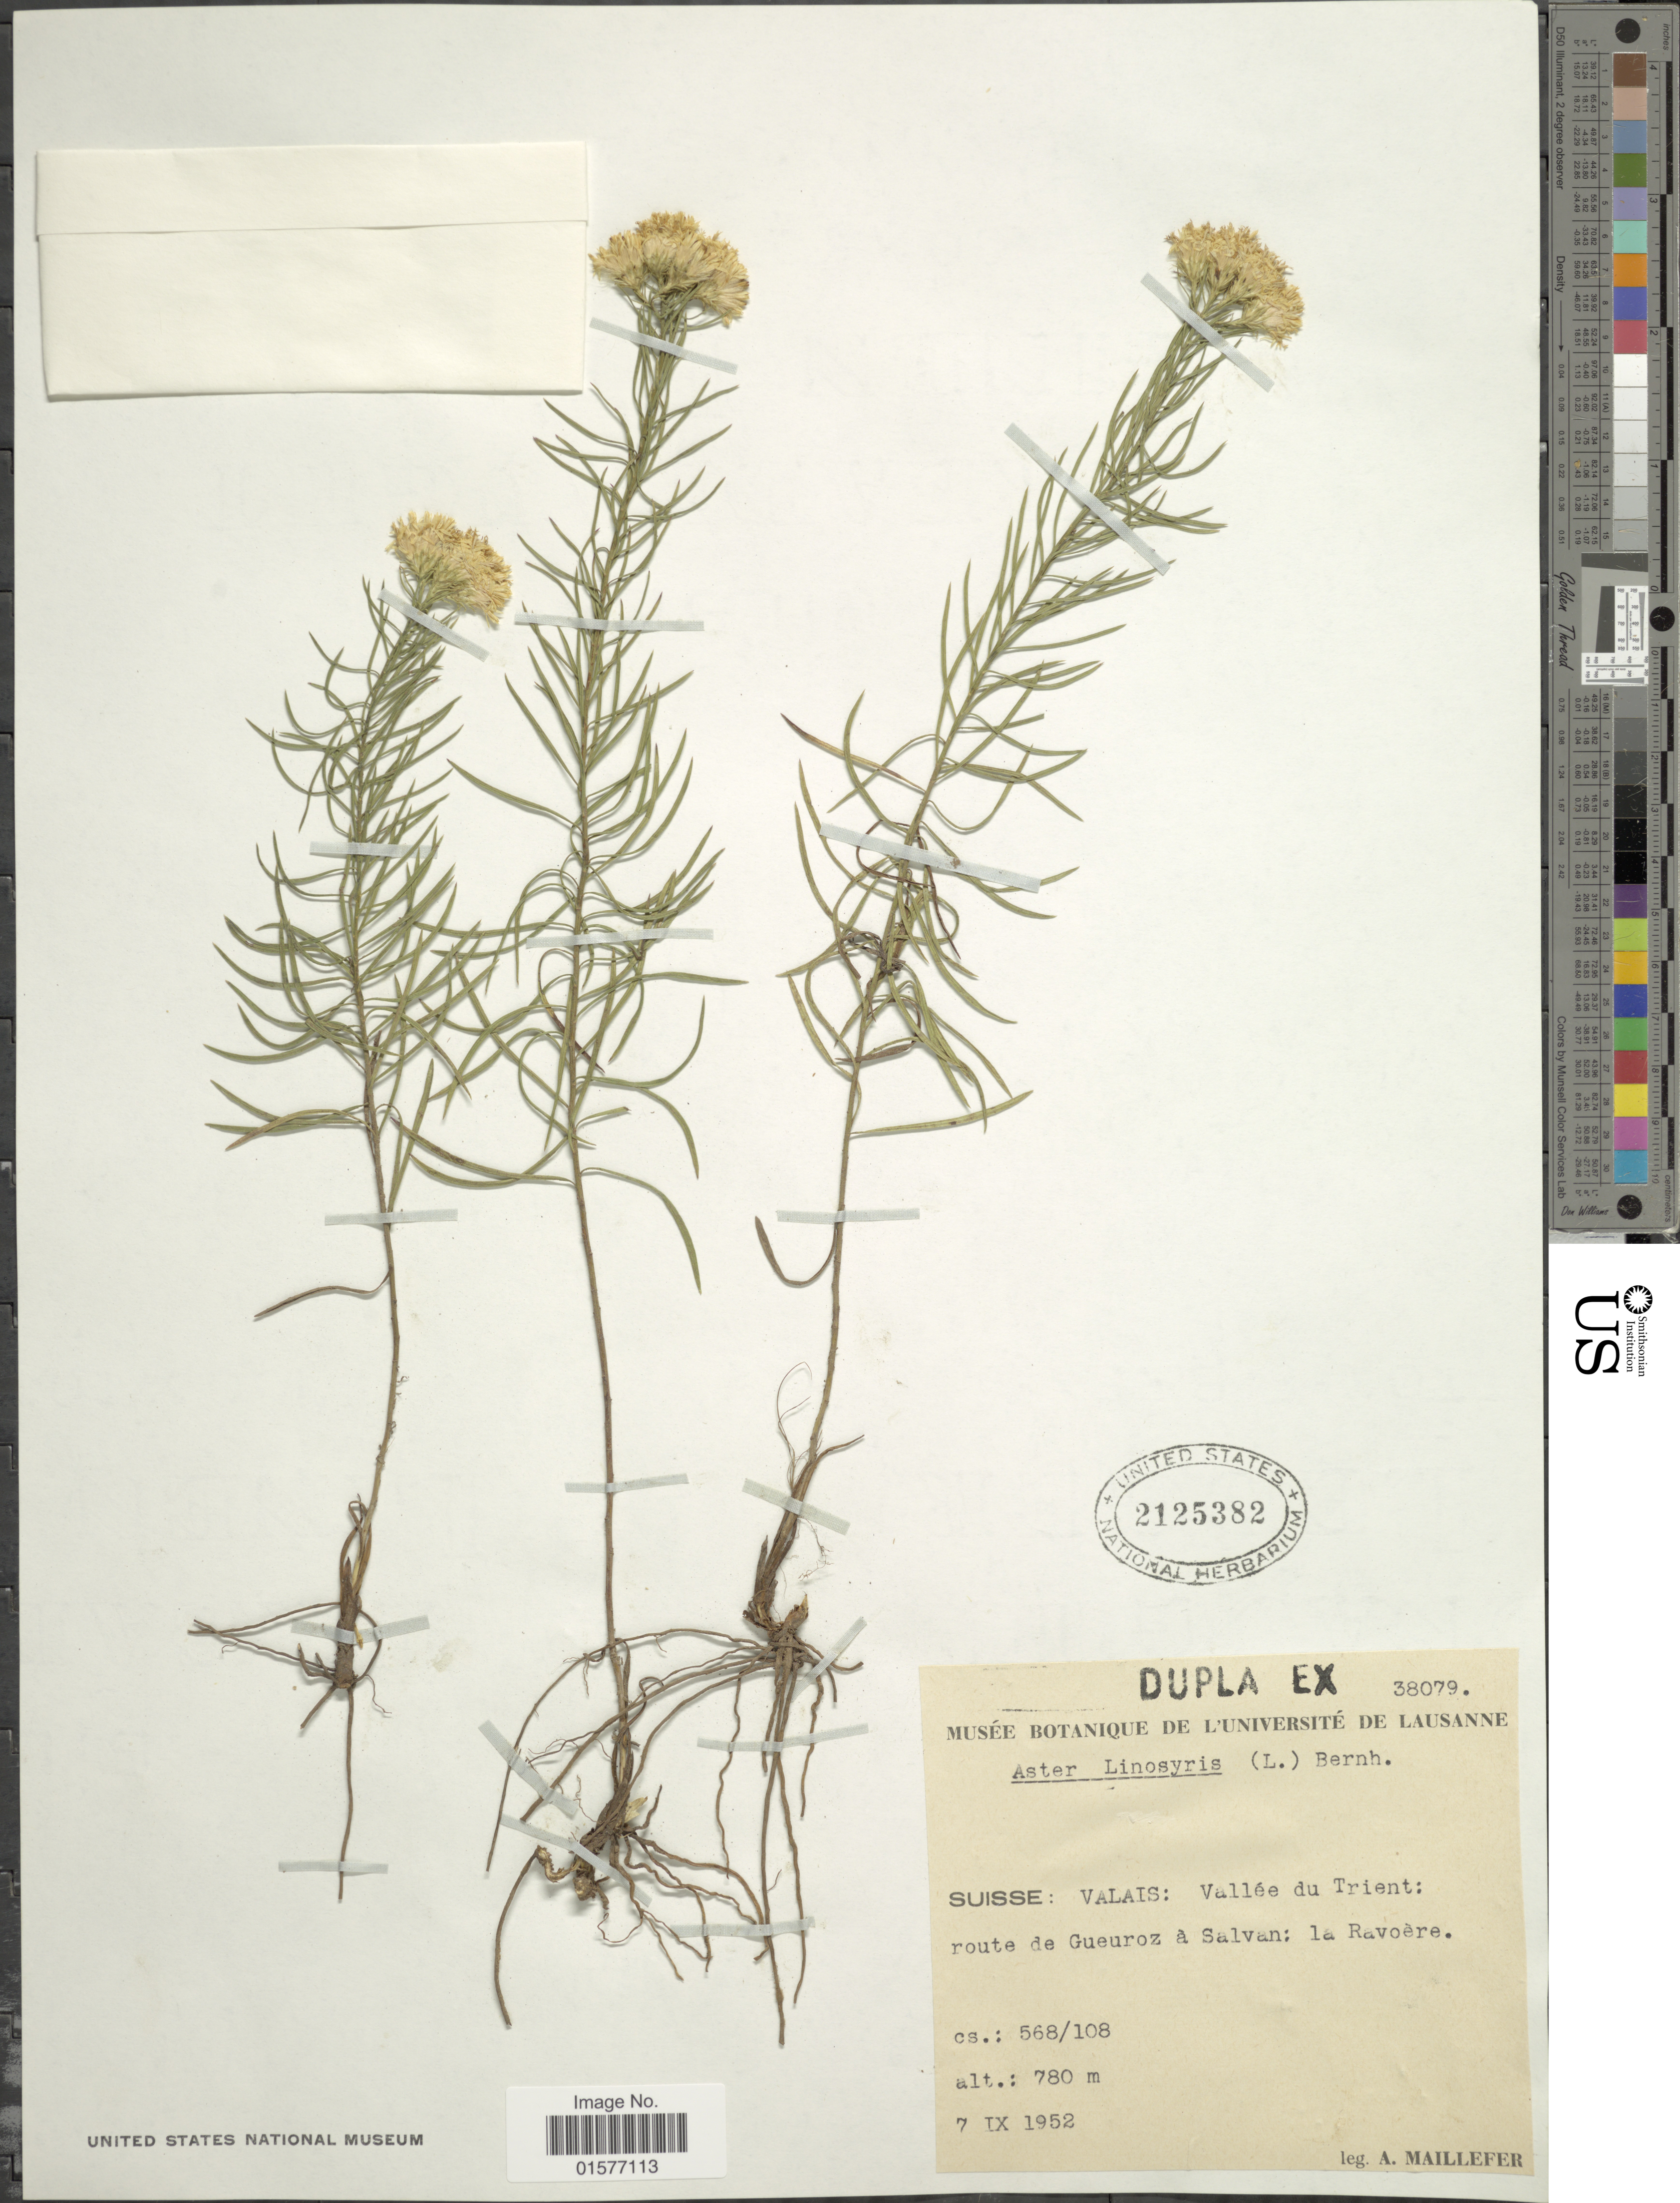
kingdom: Plantae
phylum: Tracheophyta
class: Magnoliopsida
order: Asterales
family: Asteraceae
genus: Linosyris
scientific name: Linosyris vulgaris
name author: Cass. ex Less.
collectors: A. Maillefer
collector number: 568/108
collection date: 1952-09-07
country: Switzerland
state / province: Valais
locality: Suisse: Valais: Vallee du Trient: route de Gueuroz a Salvan: la Ravoere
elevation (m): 780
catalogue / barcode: US 2125382